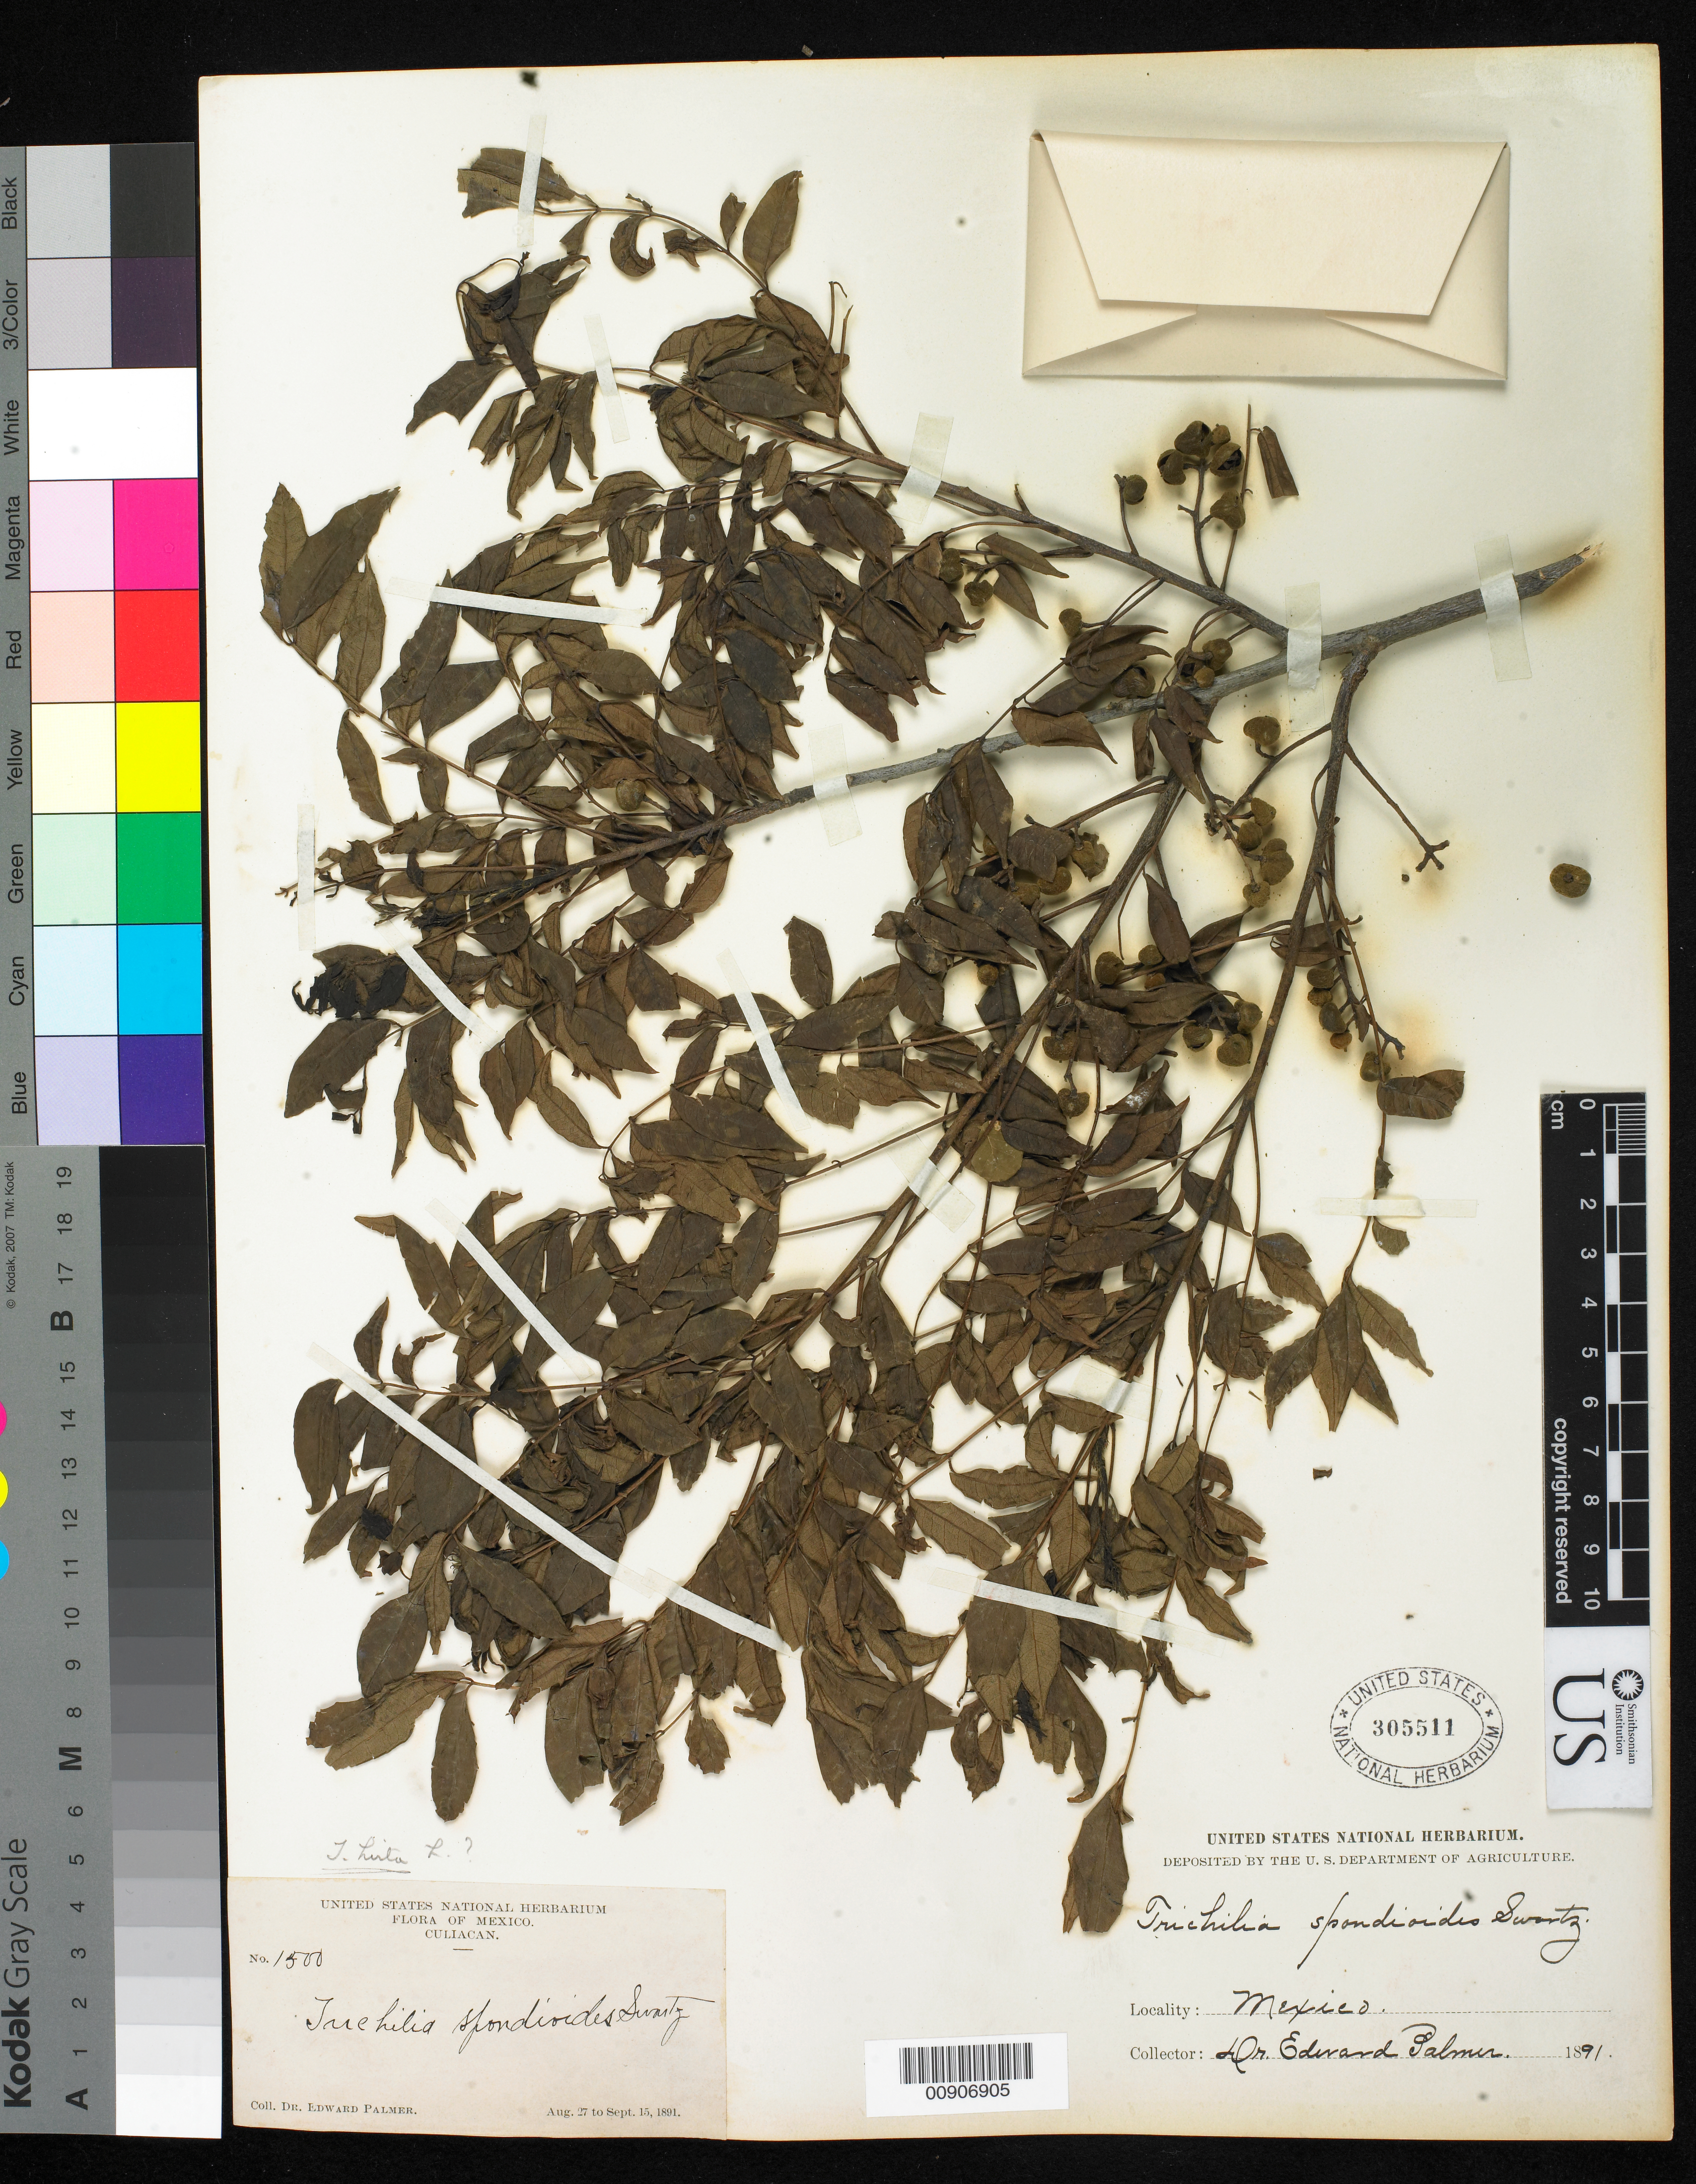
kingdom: Plantae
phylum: Tracheophyta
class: Magnoliopsida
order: Sapindales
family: Meliaceae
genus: Trichilia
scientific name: Trichilia hirta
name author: L.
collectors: E. Palmer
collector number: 1500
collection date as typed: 27 Aug 1891 to 15 Sep 1891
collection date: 1891-08-27/1891-09-15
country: Mexico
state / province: Sinaloa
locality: Culiacan, Sinaloa.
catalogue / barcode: US 305511